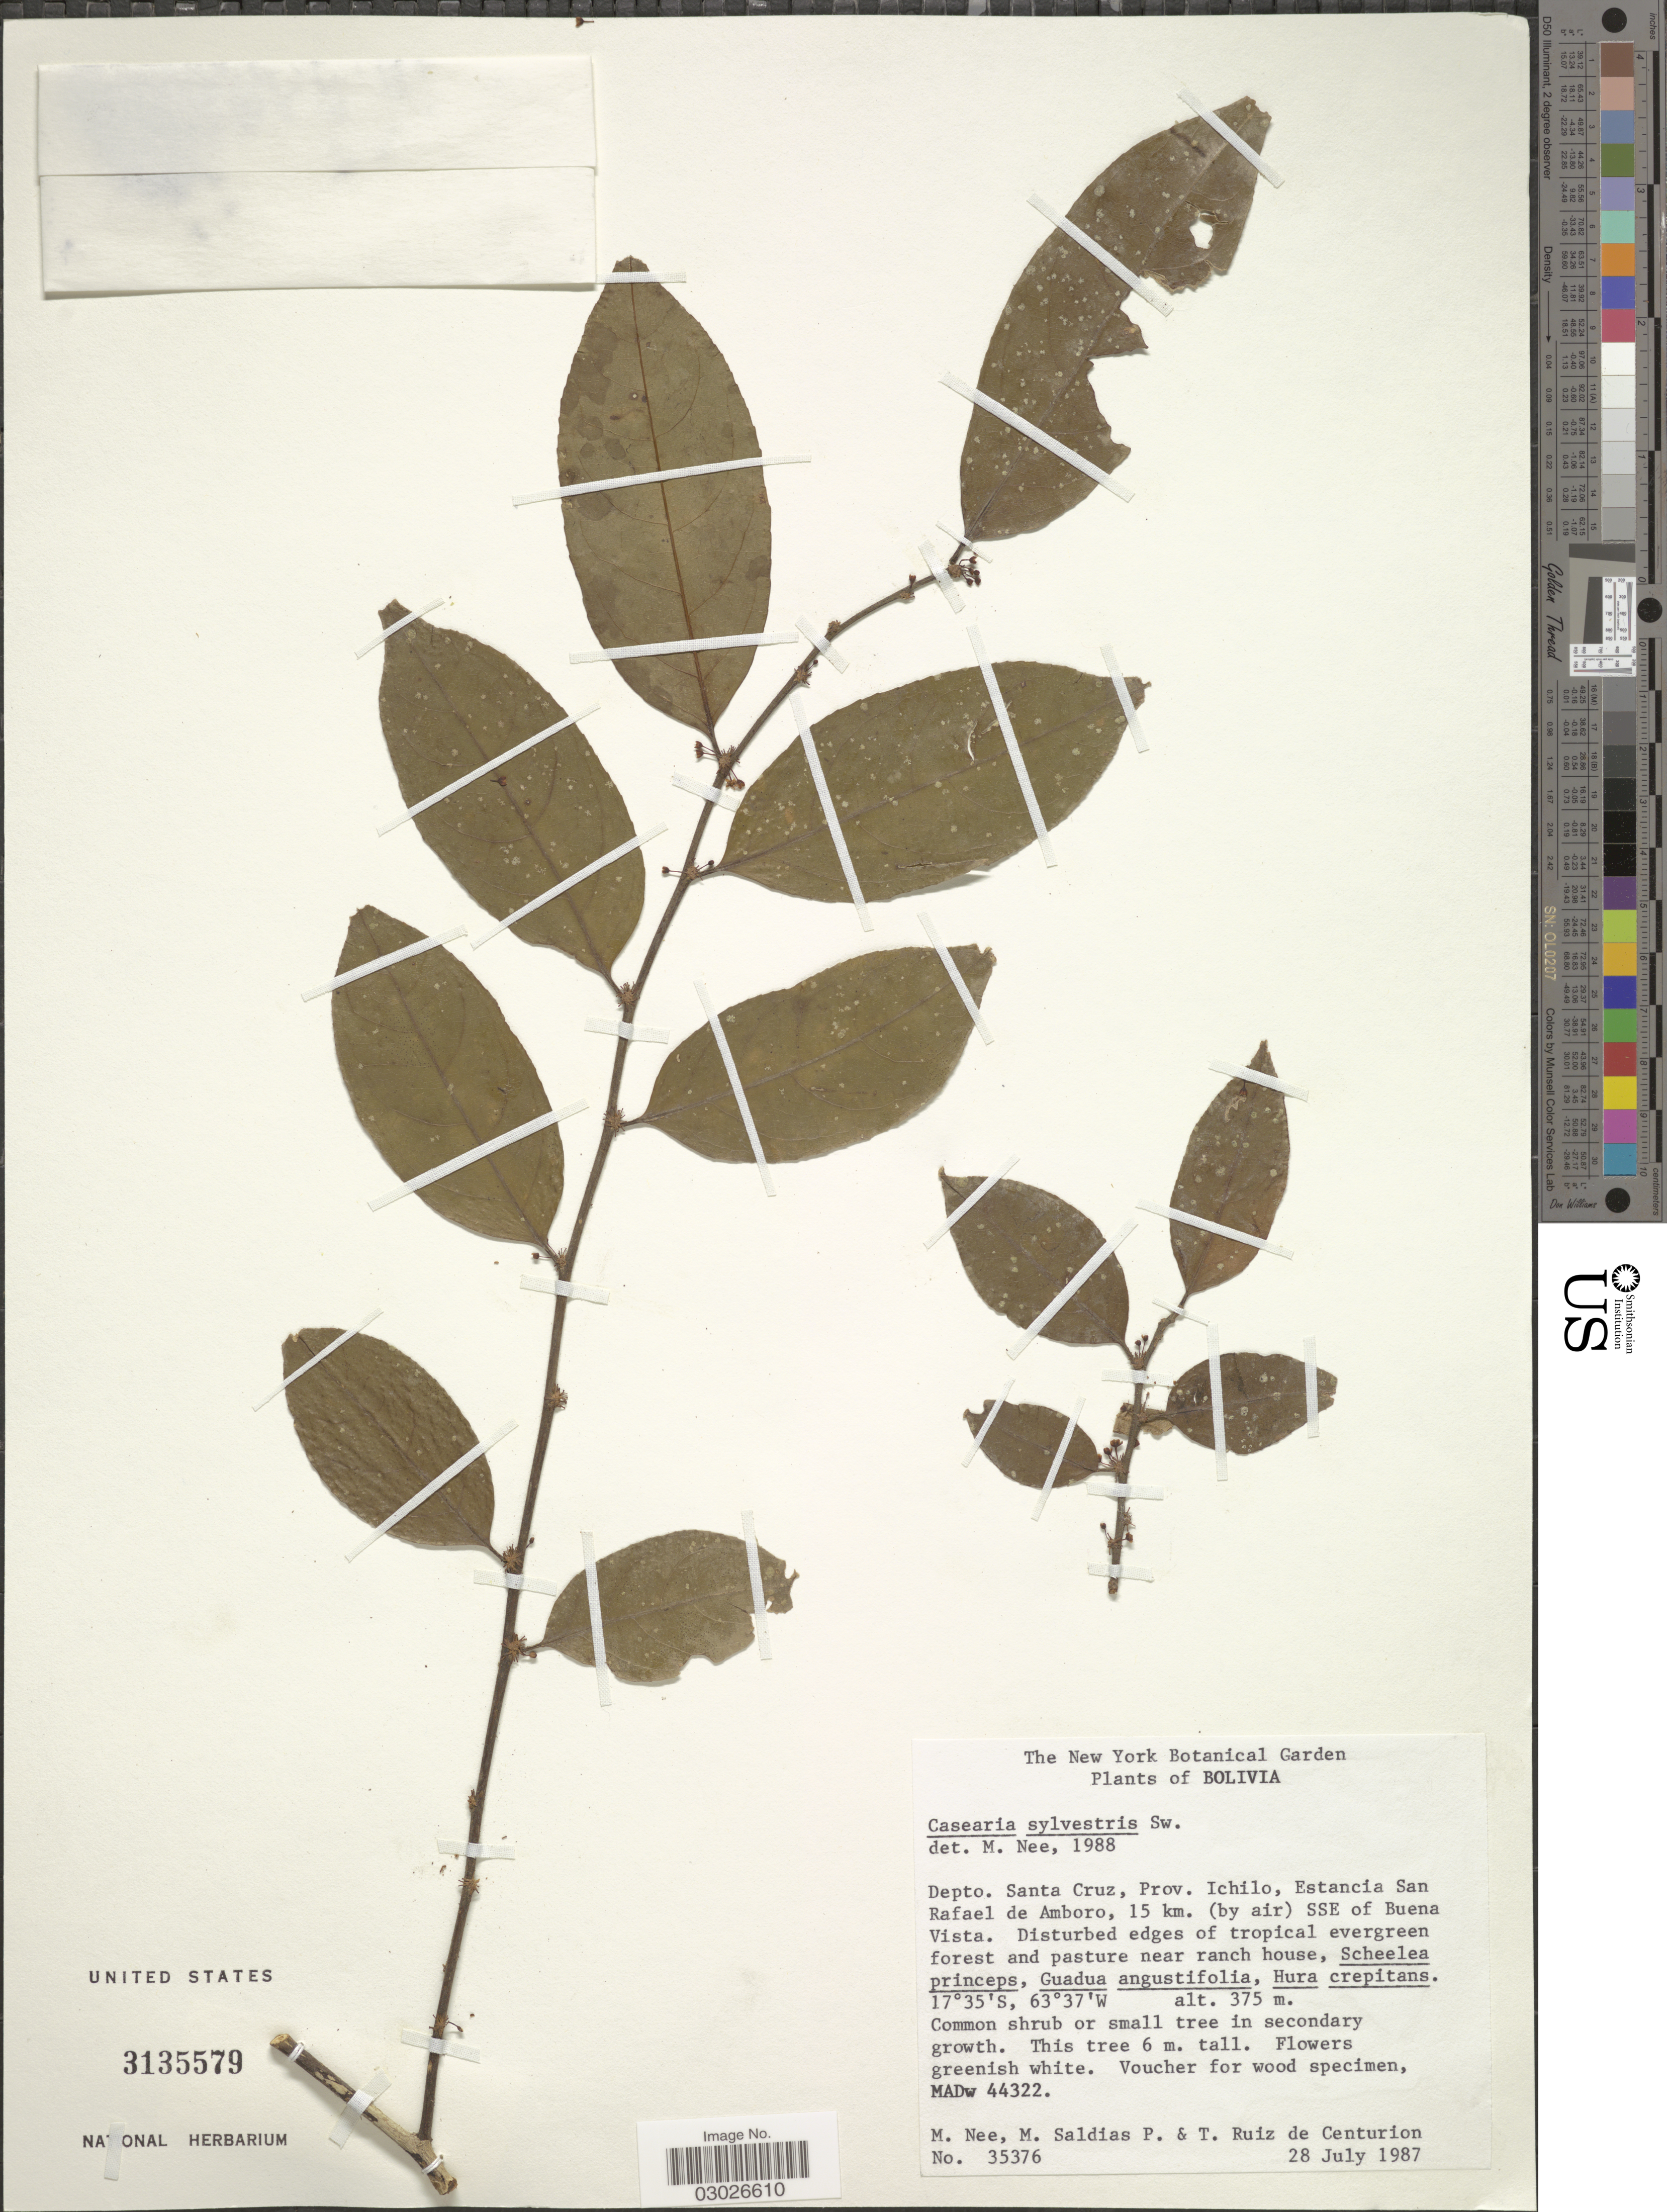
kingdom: Plantae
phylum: Tracheophyta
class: Magnoliopsida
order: Malpighiales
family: Salicaceae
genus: Casearia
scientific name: Casearia sylvestris var. sylvestris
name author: Sw.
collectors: M. Nee, M. Saldias P. & T. De Centurion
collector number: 35376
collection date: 1987-07-28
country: Bolivia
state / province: Santa Cruz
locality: Depto. Santa Cruz, prov. Ichilo, Estancia San Rafael de Amboro, 15 km. (by air) SSE of Buena Vista.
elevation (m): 375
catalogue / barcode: US 3135579